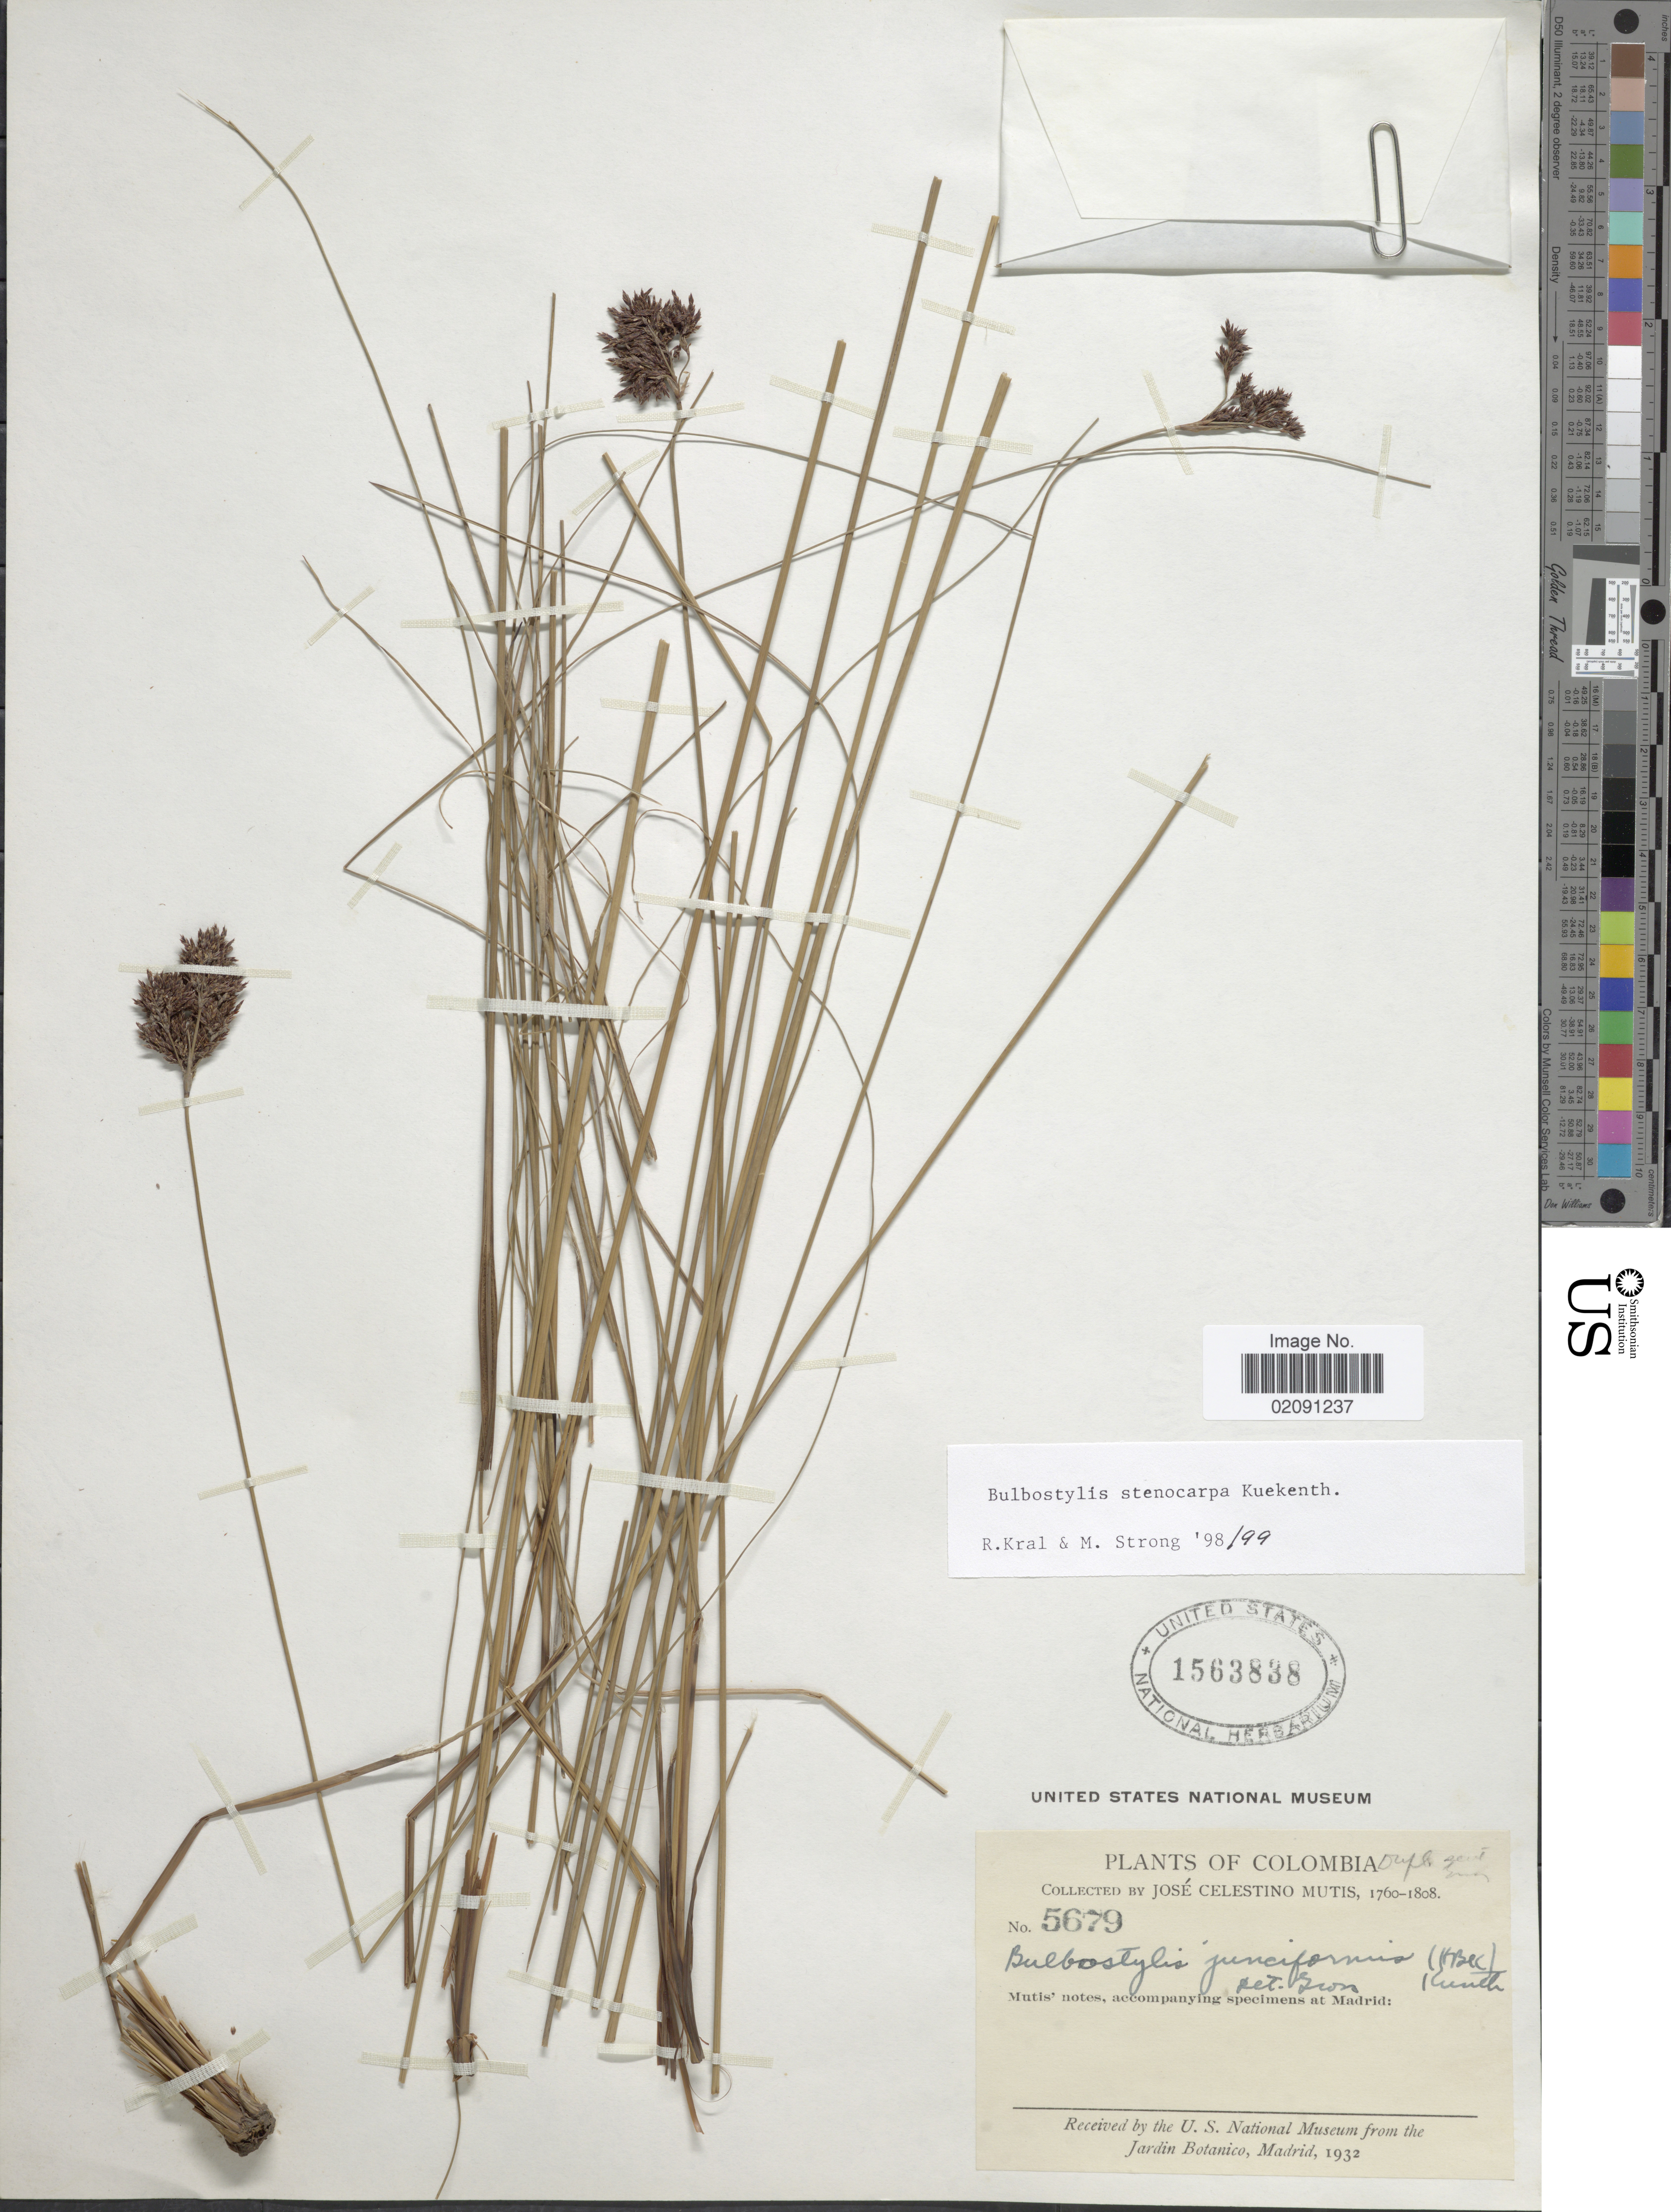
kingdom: Plantae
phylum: Tracheophyta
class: Liliopsida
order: Poales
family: Cyperaceae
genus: Bulbostylis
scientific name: Bulbostylis stenocarpa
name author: Kük.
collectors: J. C. B. Mutis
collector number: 5679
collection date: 1760/1808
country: Colombia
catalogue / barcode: US 1563838